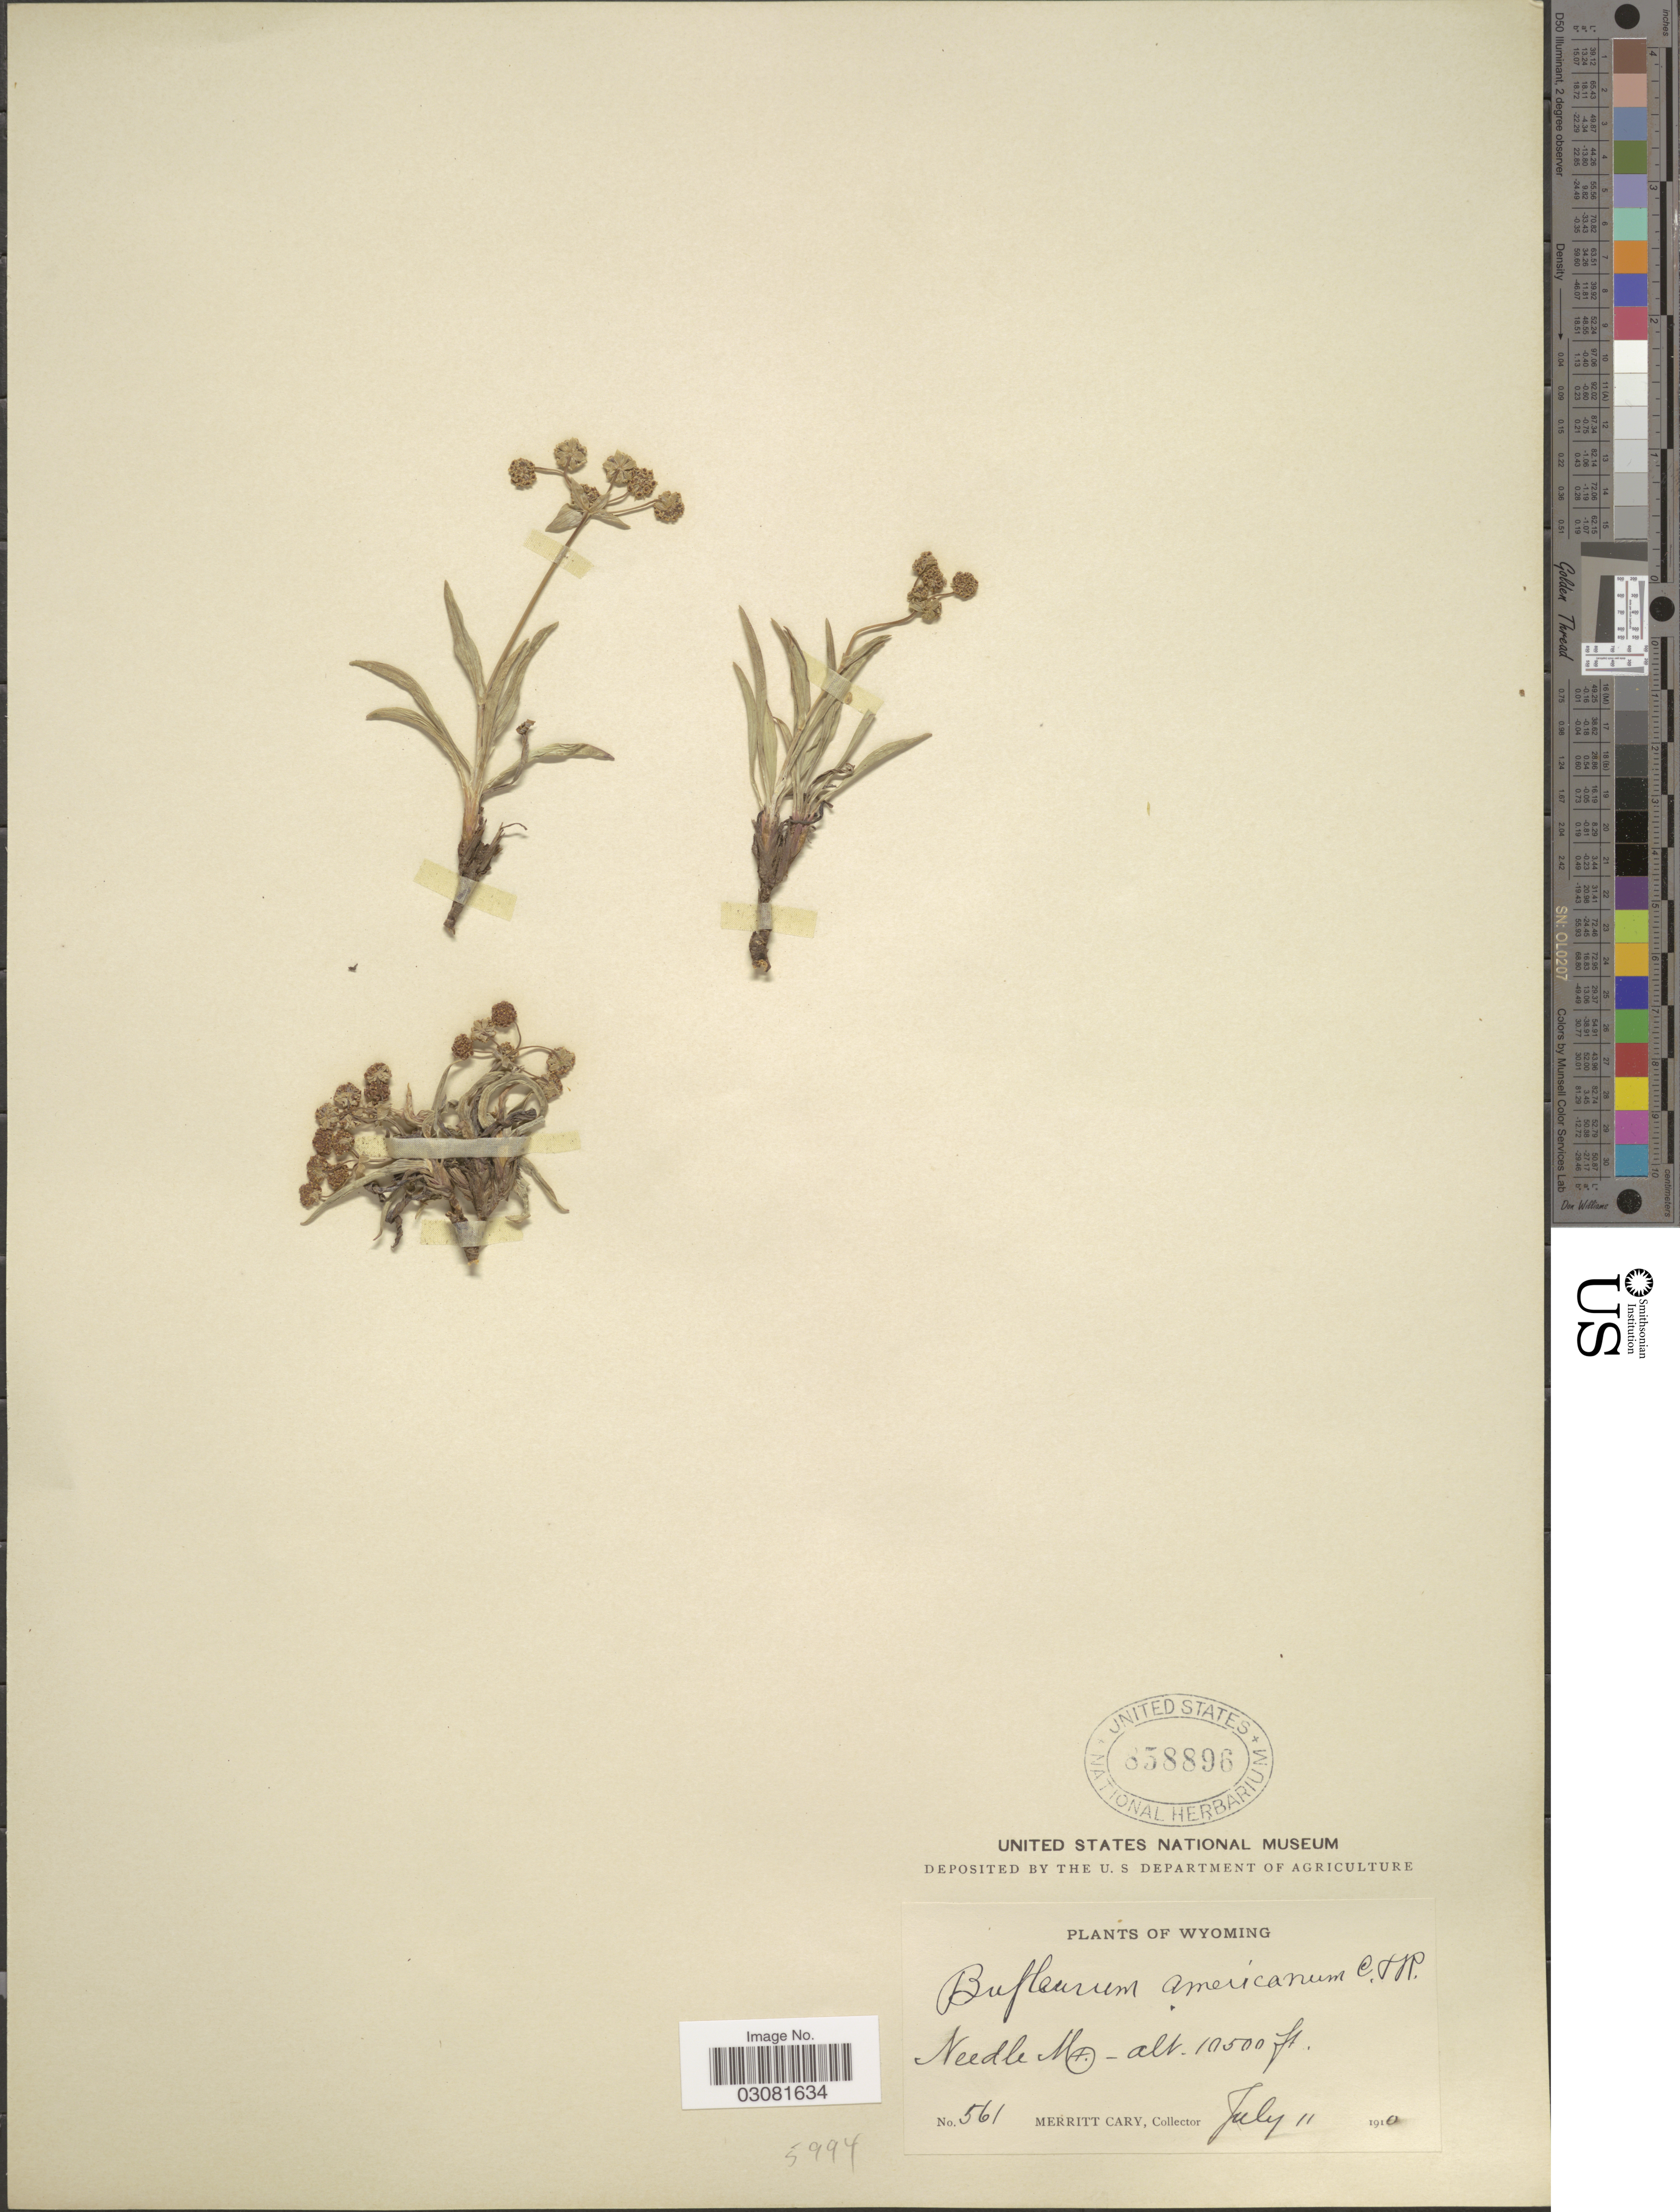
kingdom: Plantae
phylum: Tracheophyta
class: Magnoliopsida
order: Apiales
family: Apiaceae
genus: Bupleurum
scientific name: Bupleurum americanum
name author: J.M. Coult. & Rose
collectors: M. Cary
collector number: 561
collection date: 1910-07-11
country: United States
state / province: Wyoming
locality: Needle Mt.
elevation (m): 3200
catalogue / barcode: US 858896